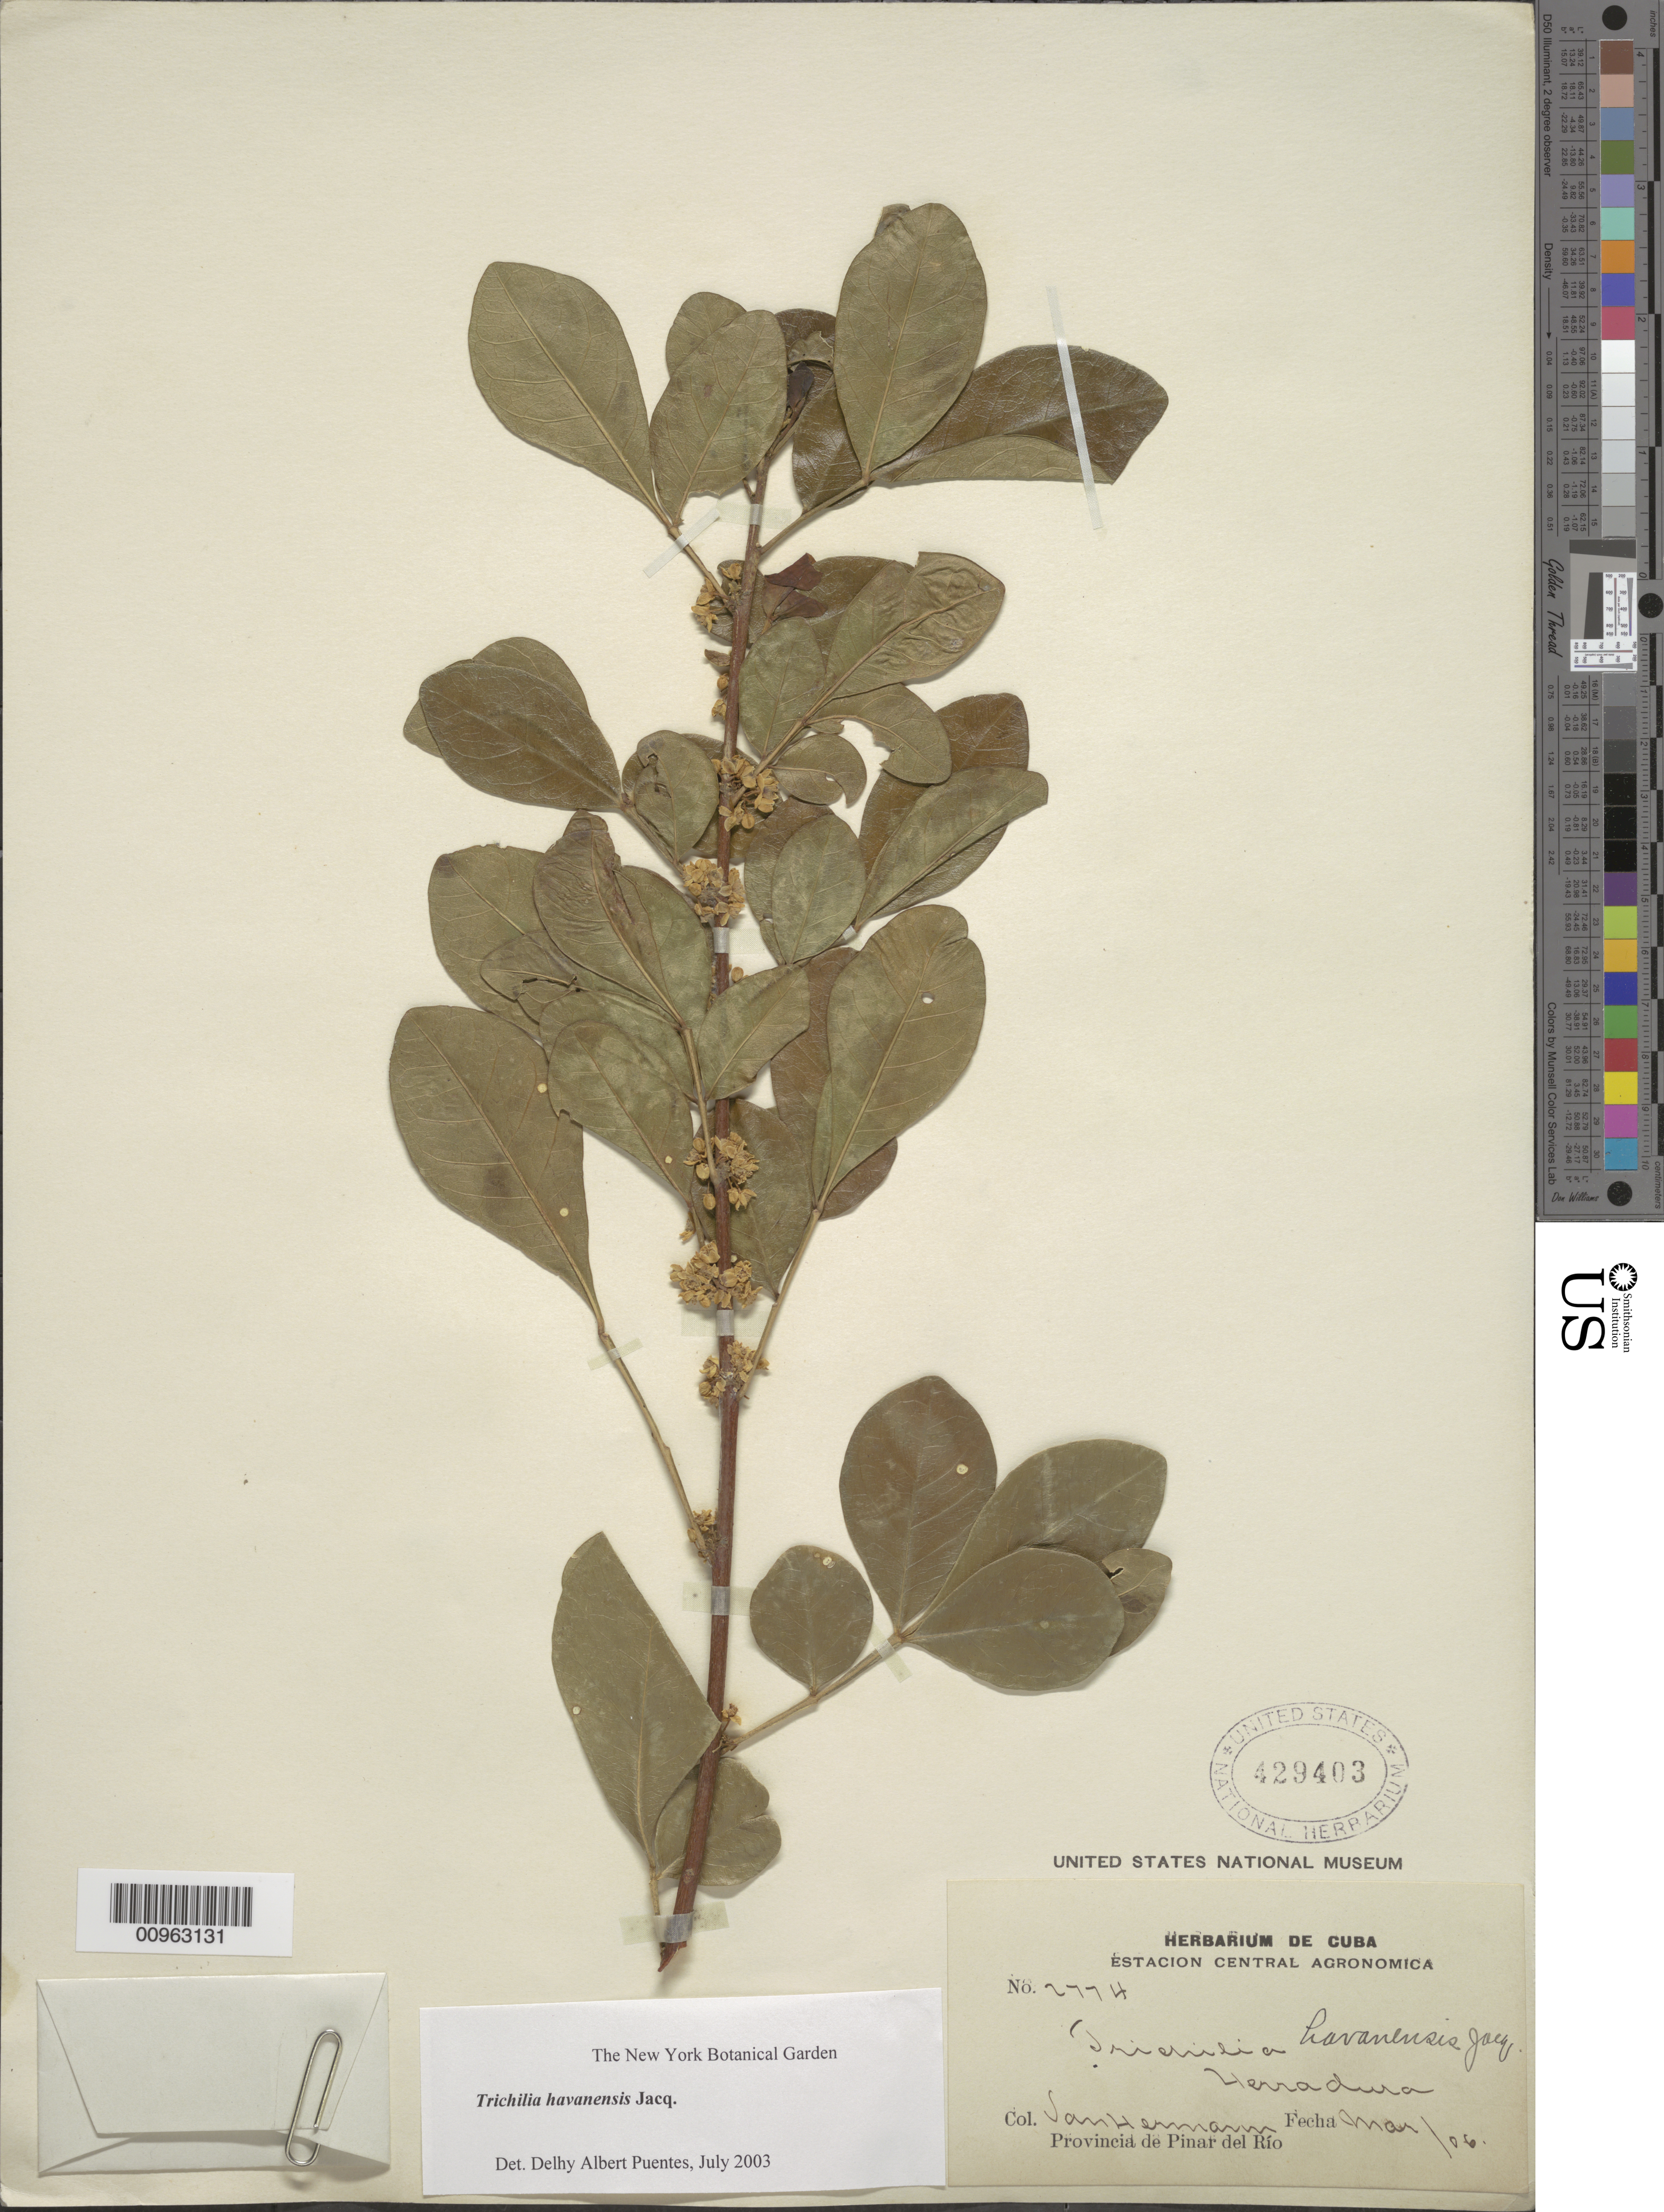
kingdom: Plantae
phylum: Tracheophyta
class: Magnoliopsida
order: Sapindales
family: Meliaceae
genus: Trichilia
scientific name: Trichilia havanensis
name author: Jacq.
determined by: Puentes, D. A.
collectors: H. A. Van Hermann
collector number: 2774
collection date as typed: Mar 1906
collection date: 1906-03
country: Cuba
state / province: Pinar del Rio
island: Cuba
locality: Herradura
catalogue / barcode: US 429403